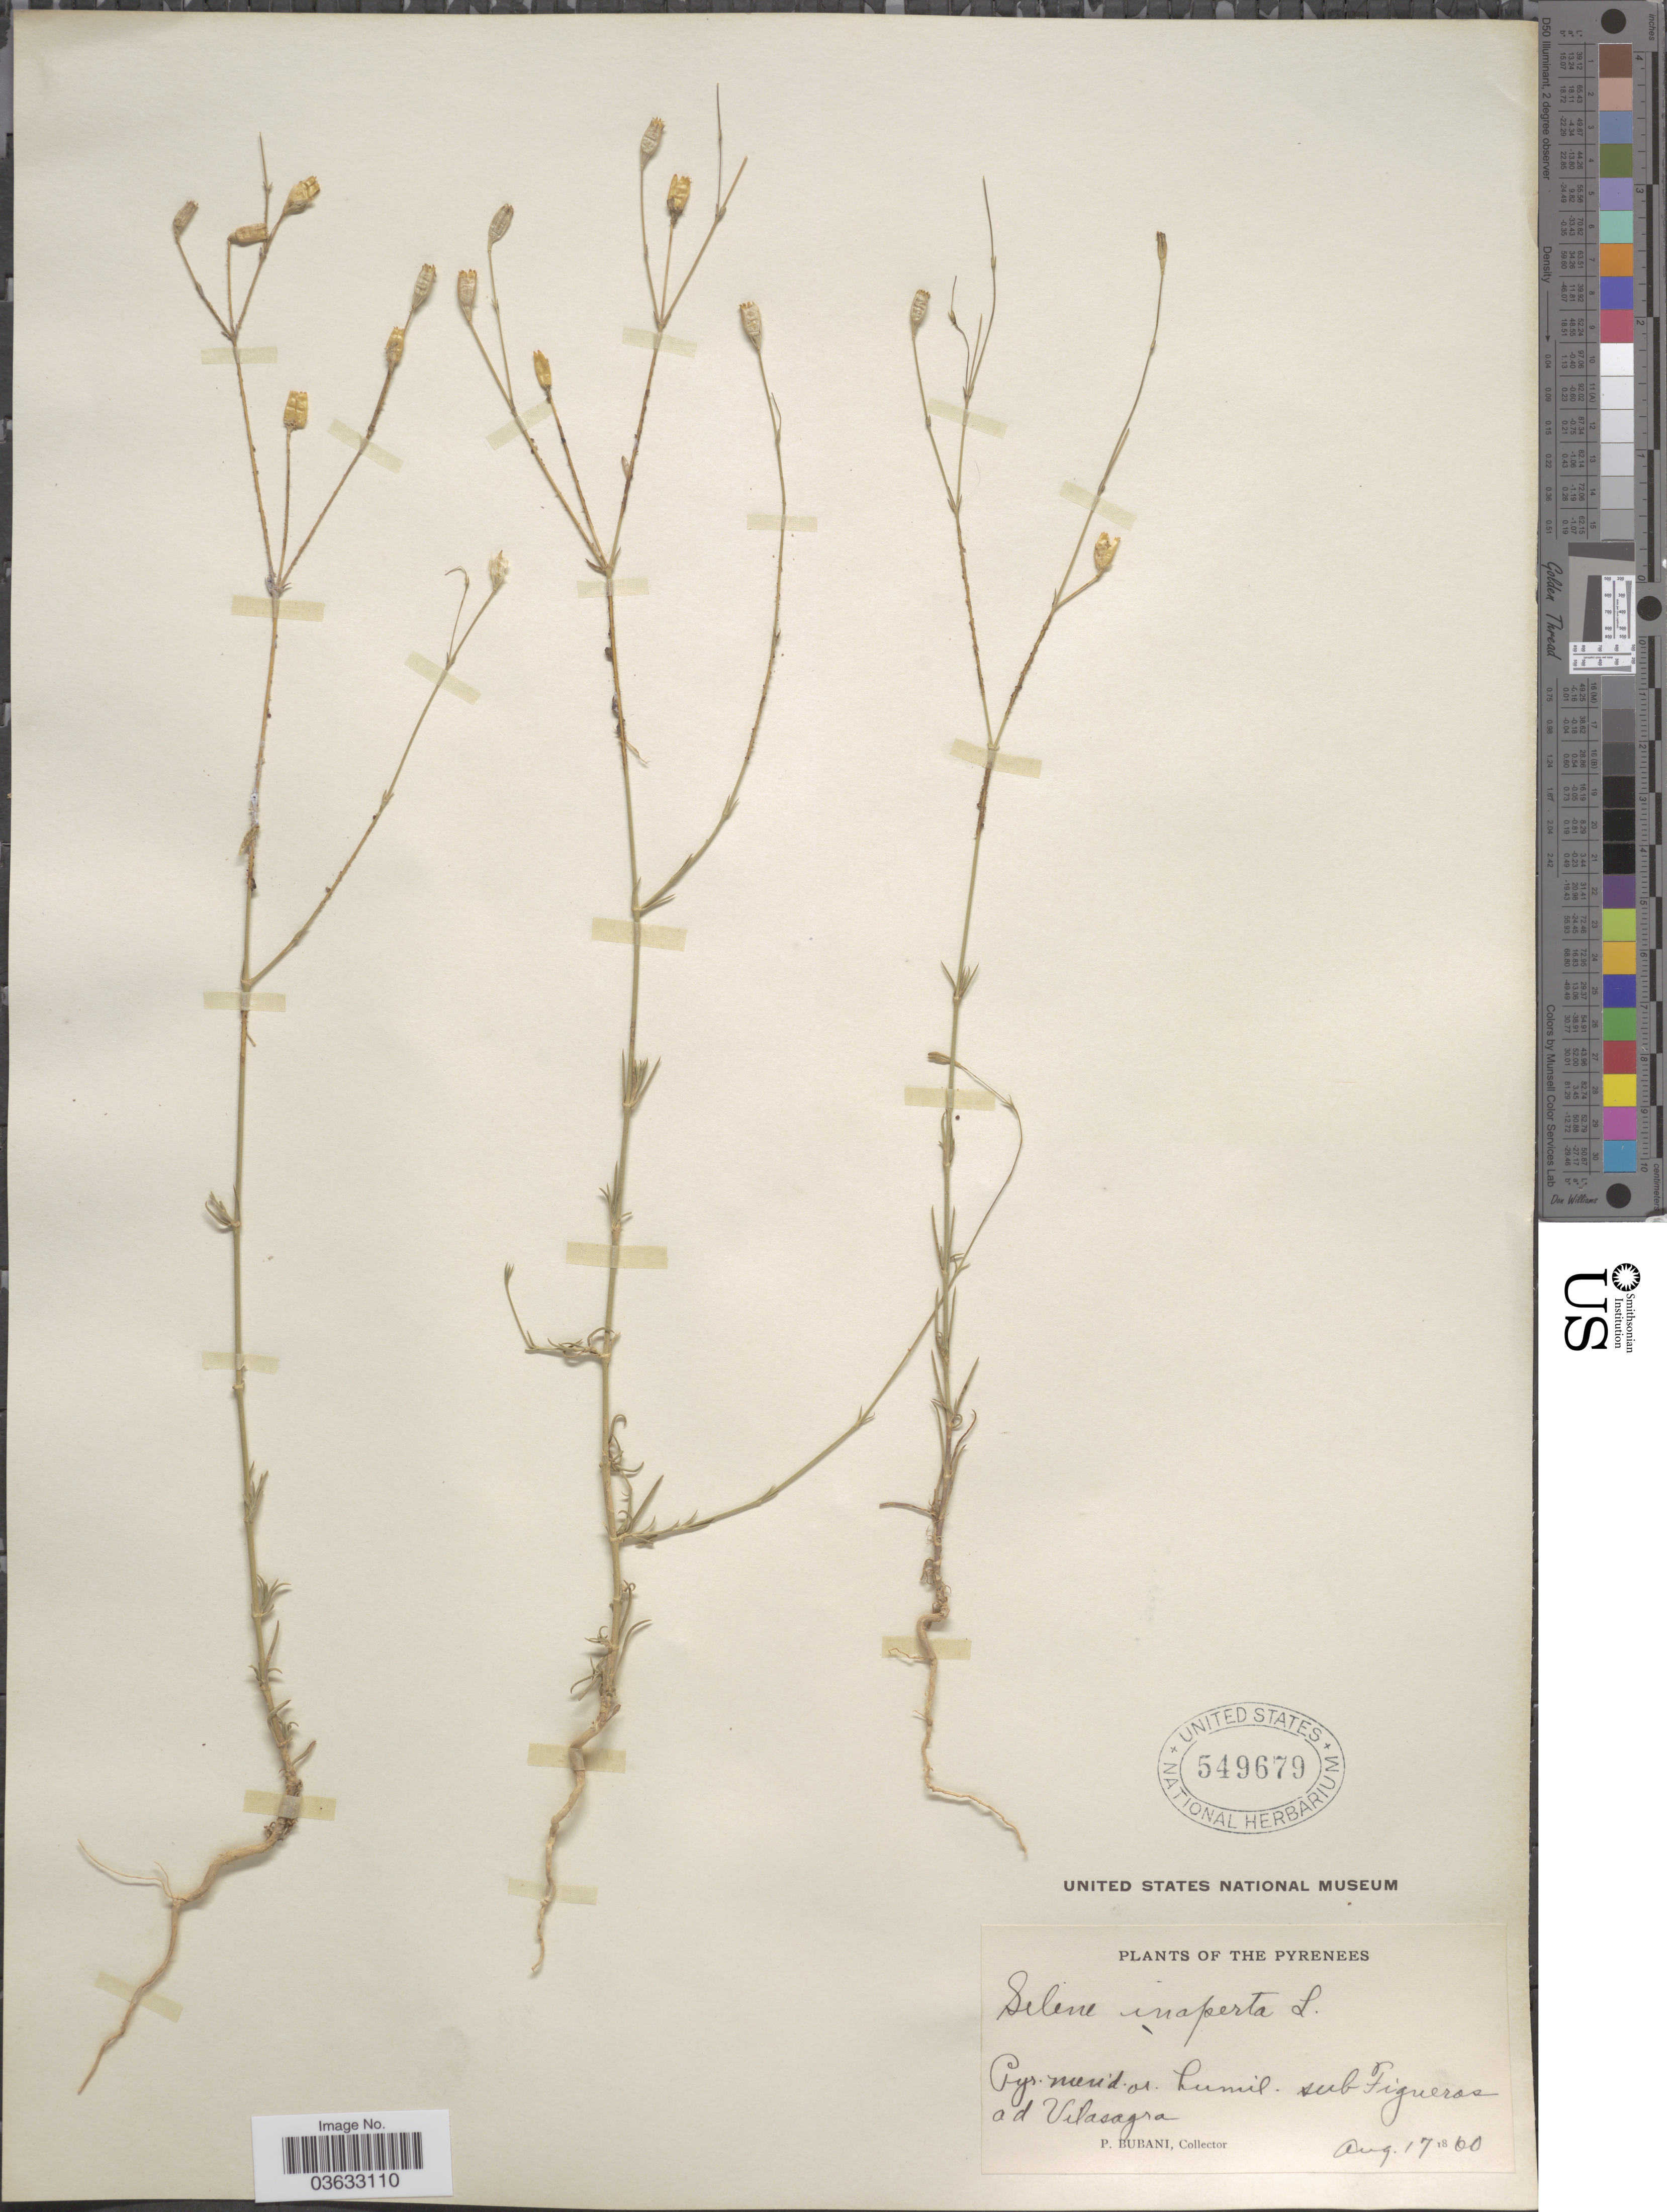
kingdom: Plantae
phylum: Tracheophyta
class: Magnoliopsida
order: Caryophyllales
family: Caryophyllaceae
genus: Silene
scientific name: Silene inaperta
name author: L.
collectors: P. Bubani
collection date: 1860-08-17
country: Spain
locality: The Pyrenees. Pyr. meris. or. humil. sub Figueras ad Vilasagra.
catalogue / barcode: US 549679